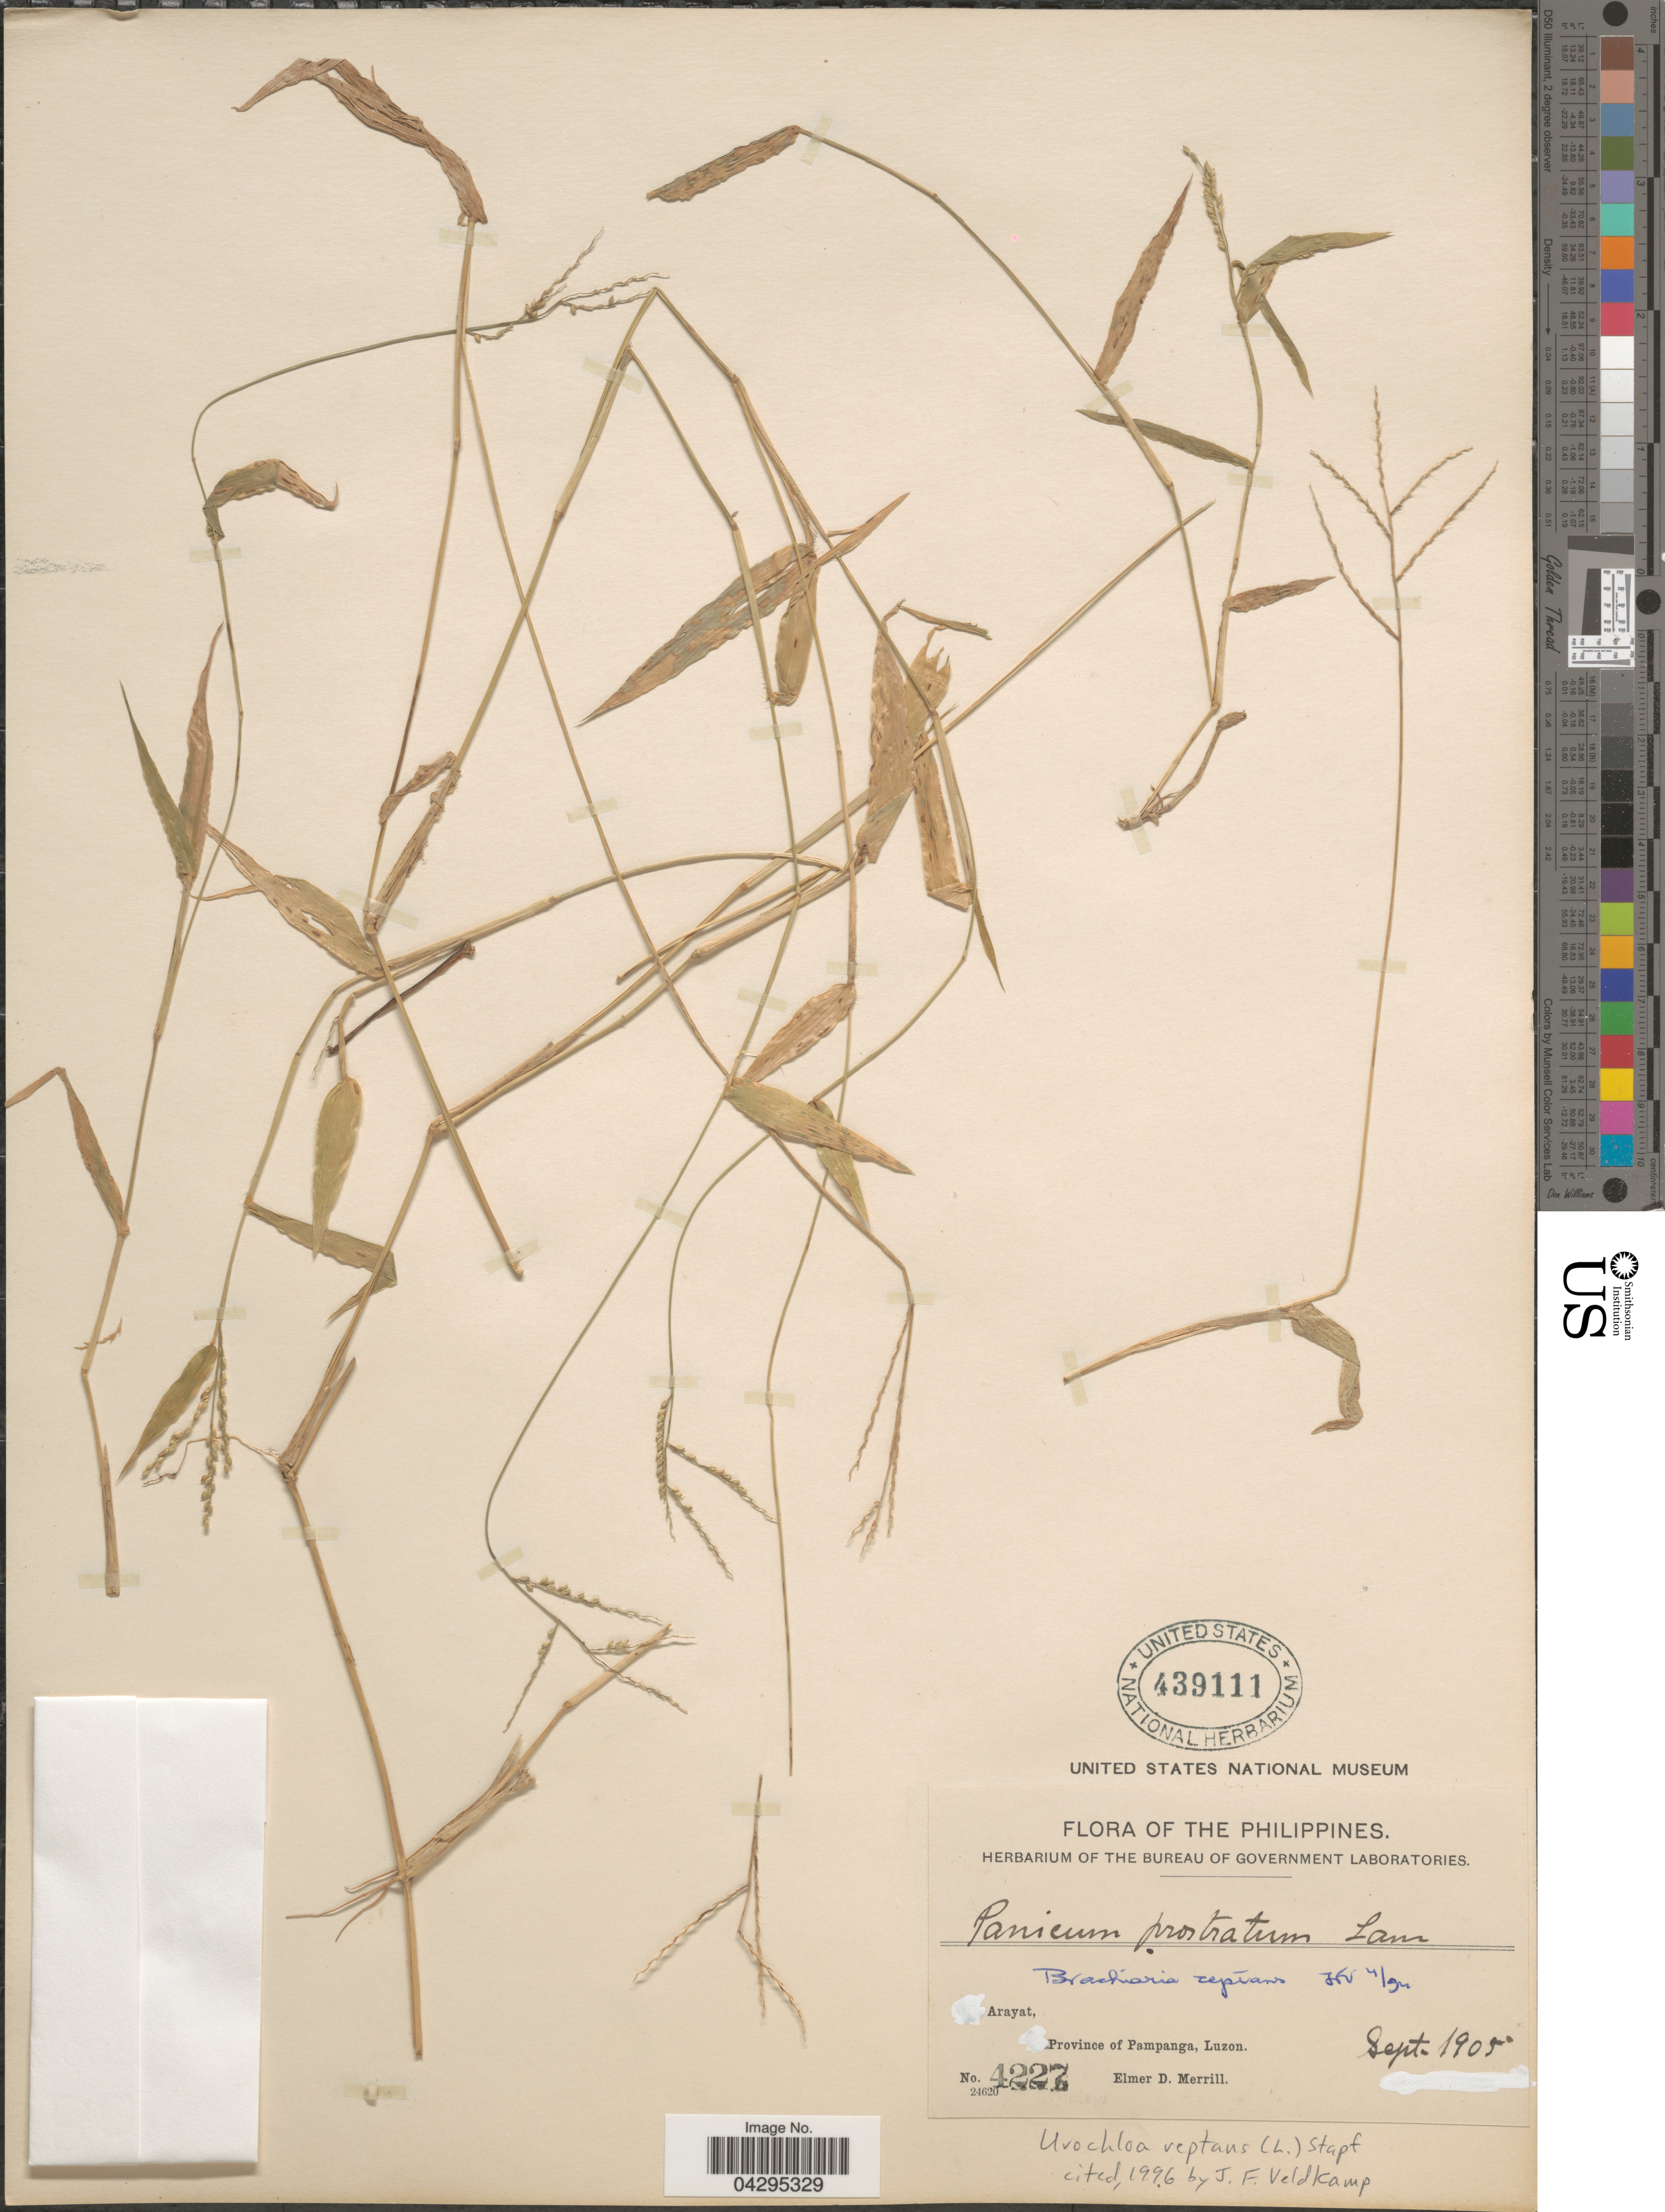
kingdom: Plantae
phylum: Tracheophyta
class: Liliopsida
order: Poales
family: Poaceae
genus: Urochloa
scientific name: Urochloa reptans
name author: (L.) Stapf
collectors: E. D. Merrill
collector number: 4227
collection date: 1905-09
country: Philippines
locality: Arayat, Province of Pampanga, Luzon.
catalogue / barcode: US 439111